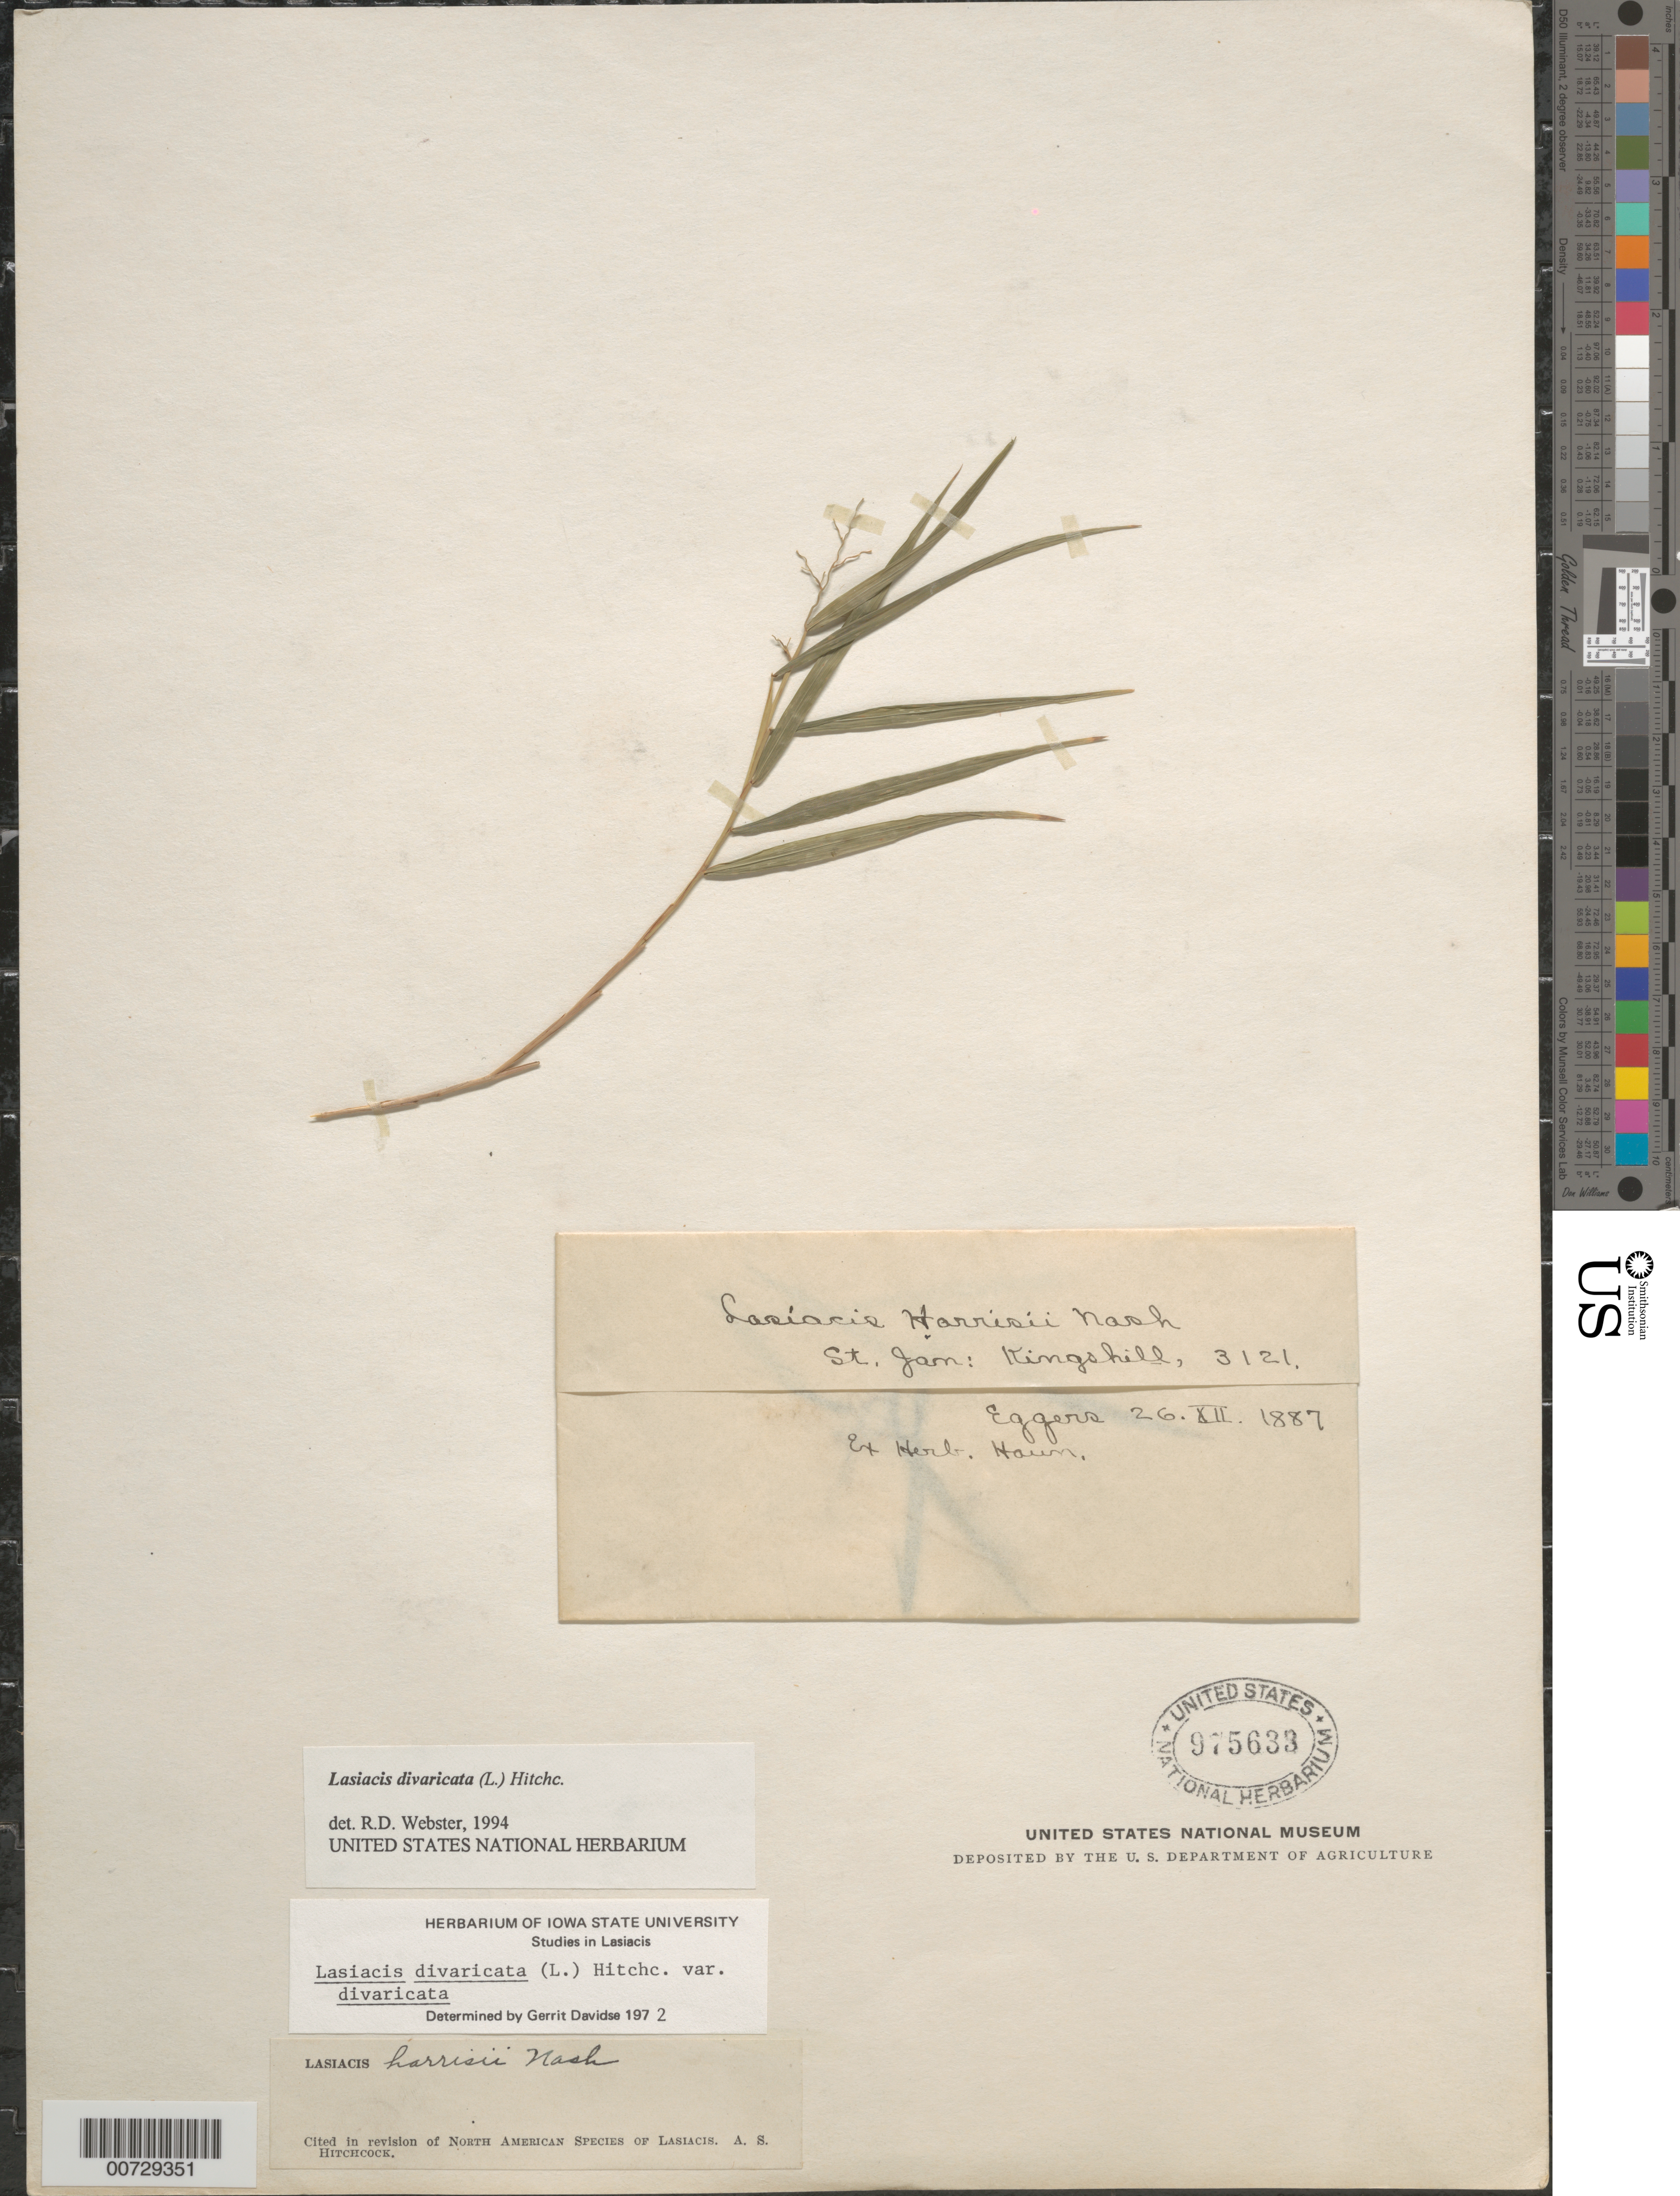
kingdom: Plantae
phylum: Tracheophyta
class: Liliopsida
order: Poales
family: Poaceae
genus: Lasiacis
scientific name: Lasiacis divaricata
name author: (L.) Hitchc.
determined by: Webster, Robert D.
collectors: H. F. A. von Eggers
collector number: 3121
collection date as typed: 26 Dec 1887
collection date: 1887-12-26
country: U.S. Virgin Islands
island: St. John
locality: St. John; Kingshill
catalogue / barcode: US 975633